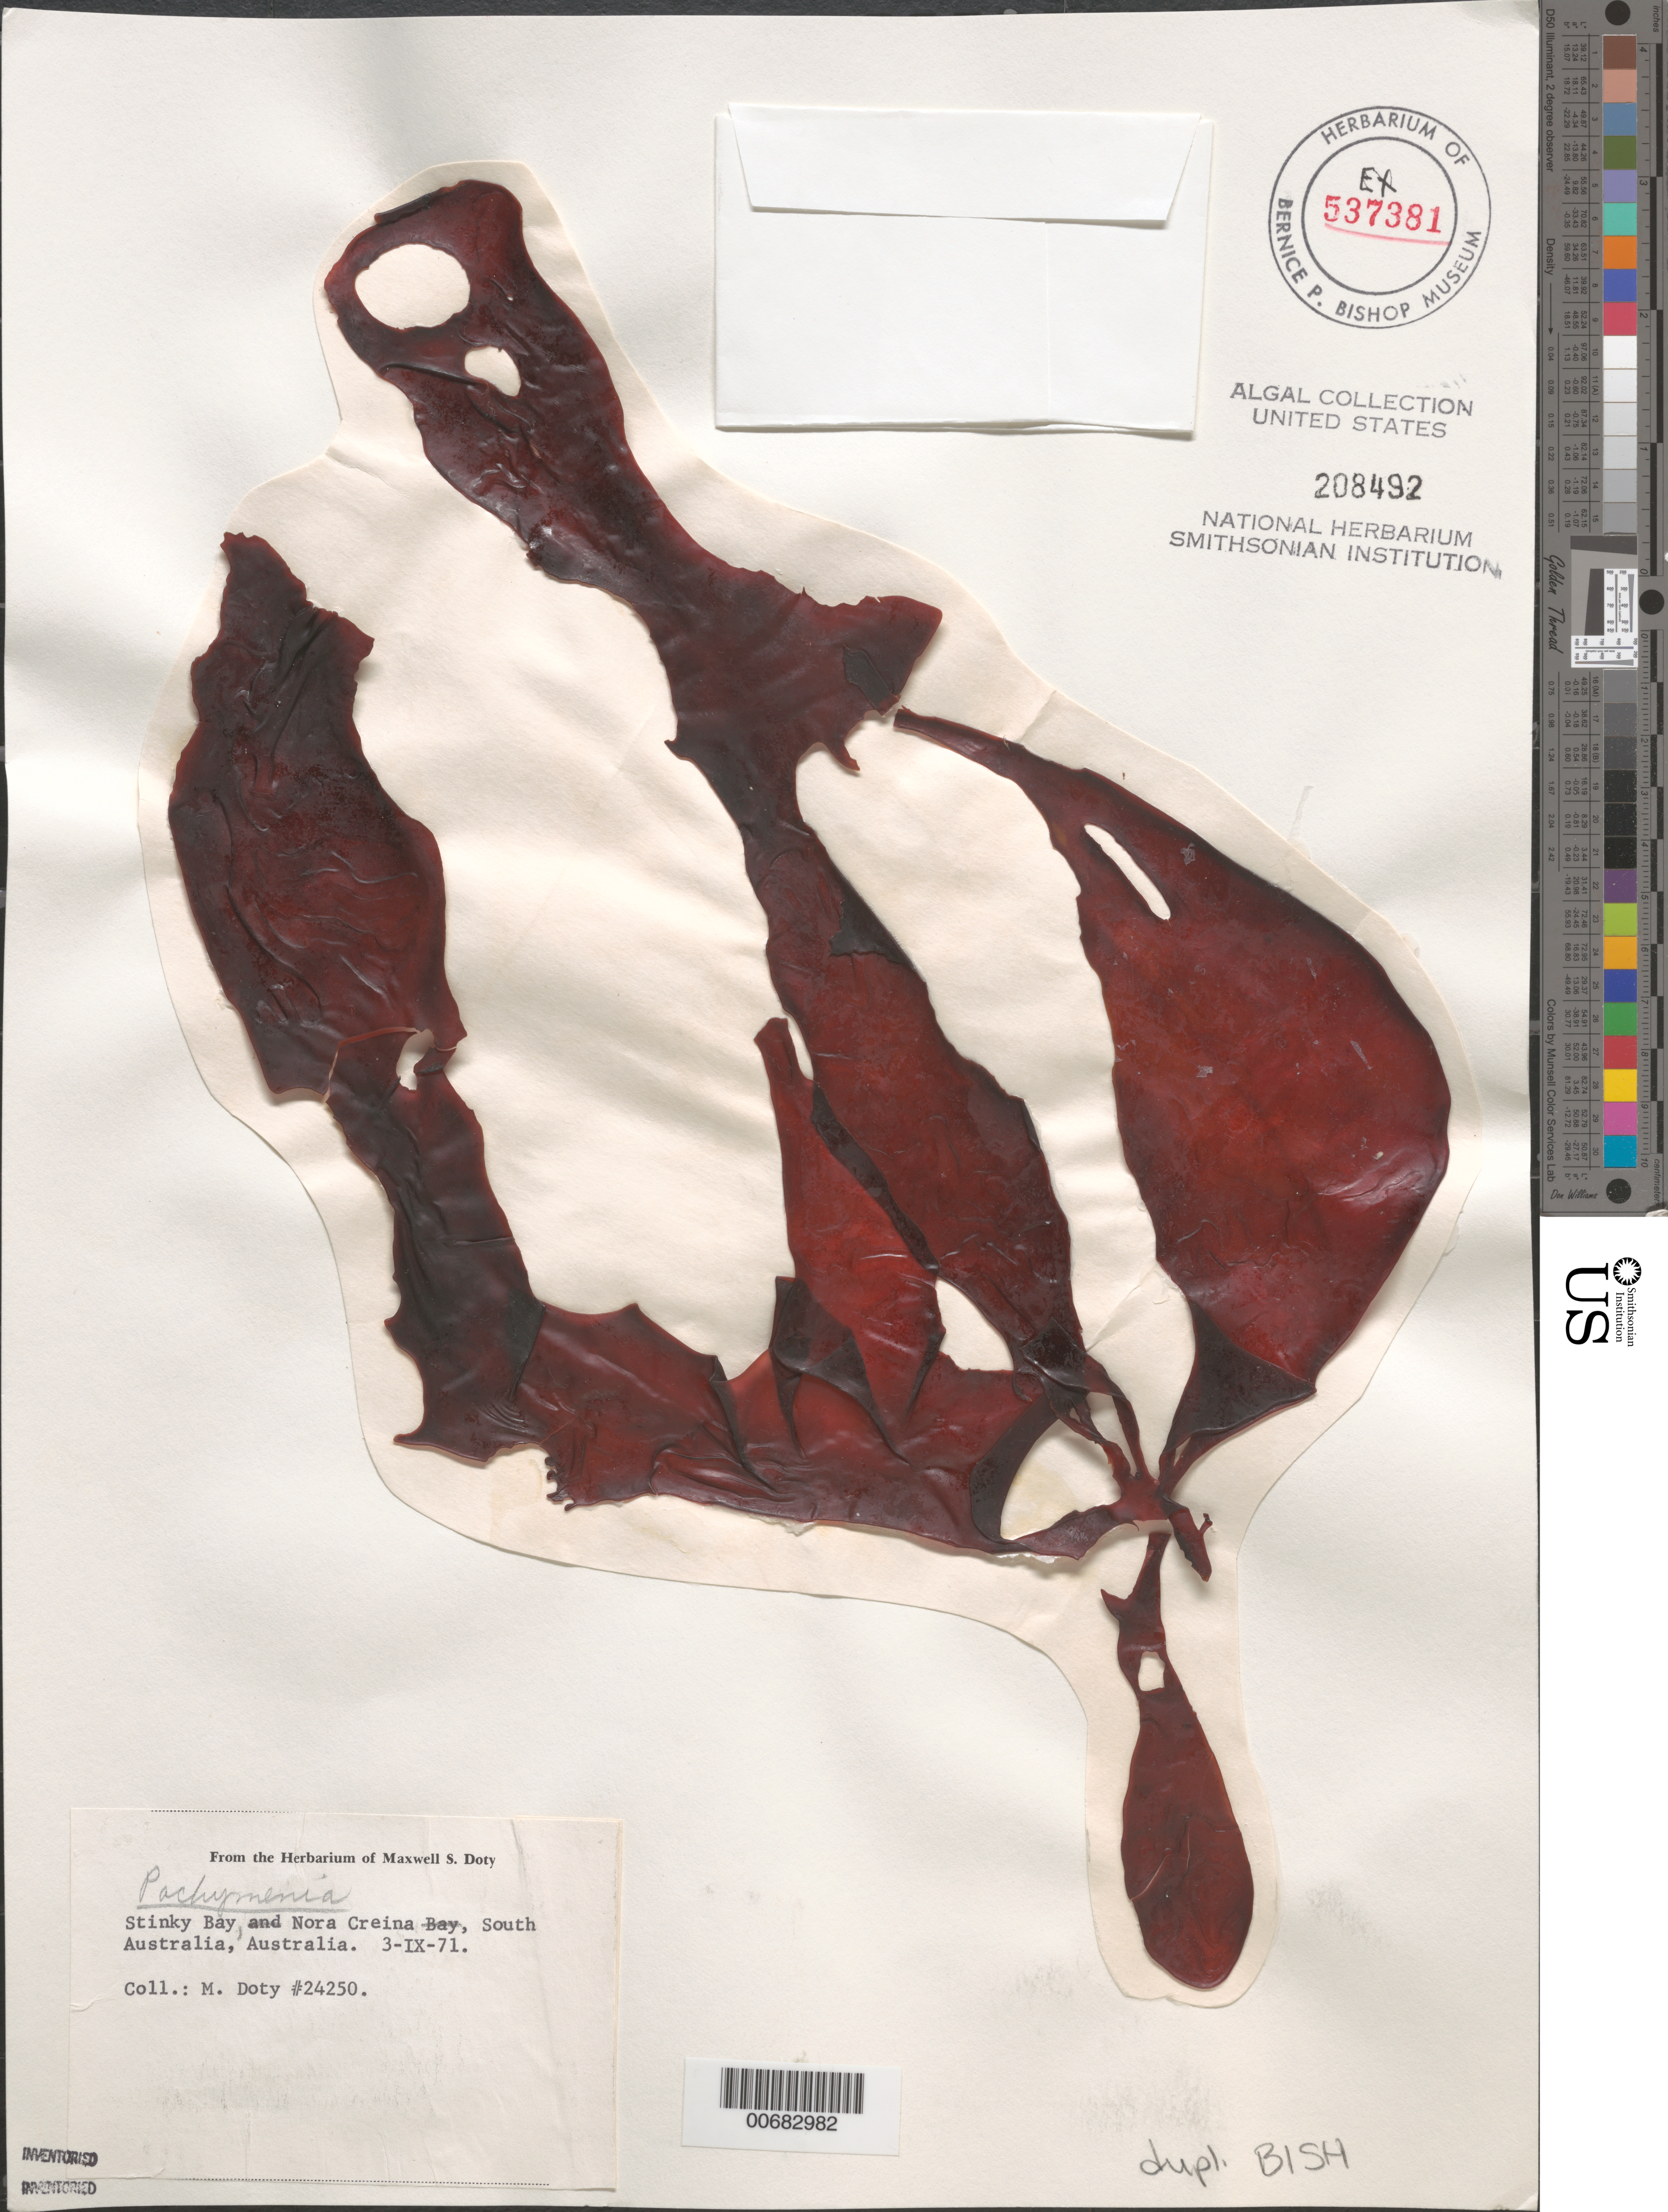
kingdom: Plantae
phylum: Rhodophyta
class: Florideophyceae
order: Halymeniales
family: Halymeniaceae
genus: Pachymenia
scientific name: Pachymenia sp.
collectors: M. S. Doty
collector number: MSD 24250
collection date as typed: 03 Sep 1971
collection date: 1971-09-03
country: Australia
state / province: South Australia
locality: Stinky Bay, Nora Creina ("Stinky Bay and Nora Creina Bay")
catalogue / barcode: US 208492